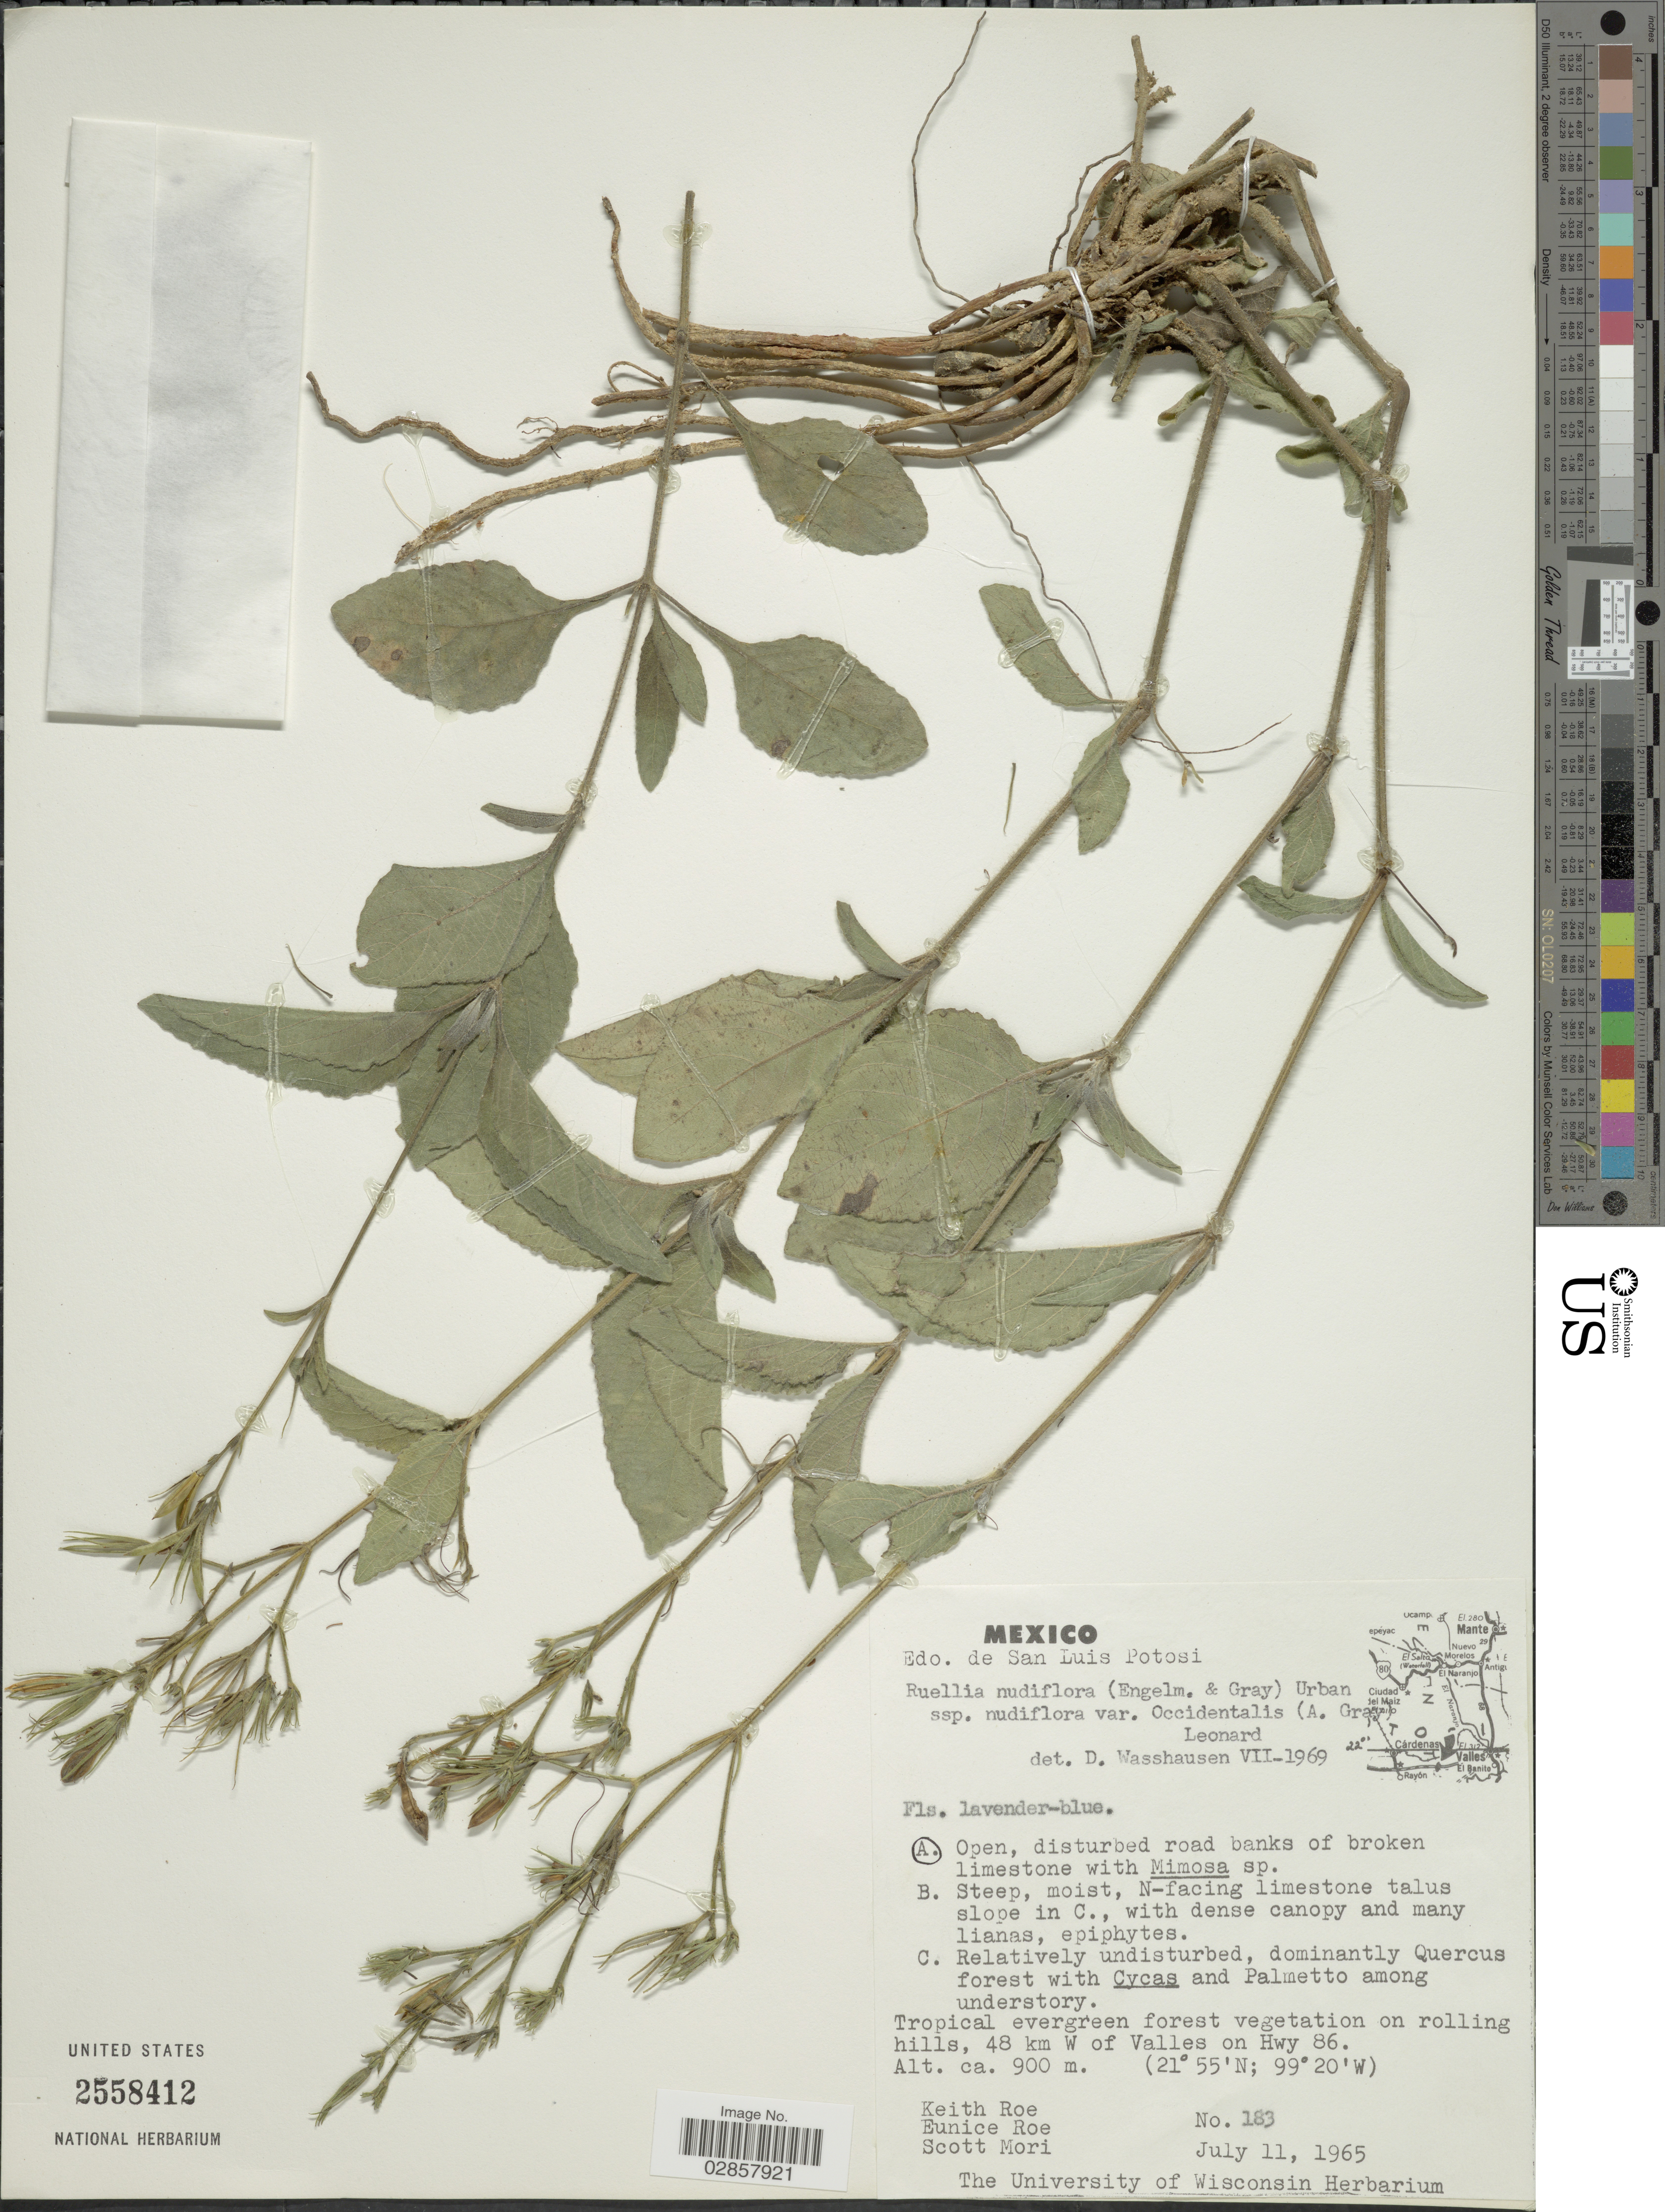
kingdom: Plantae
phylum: Tracheophyta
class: Magnoliopsida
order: Lamiales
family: Acanthaceae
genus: Ruellia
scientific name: Ruellia occidentalis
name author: (A. Gray) Tharp & F.A. Barkley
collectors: K. E. Roe, E. Roe & S. Mori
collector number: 183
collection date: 1965-07-11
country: Mexico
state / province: San Luis Potosí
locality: Tropical evergreen forest vegetation on rolling hills, 48 km W of Valles on Hwy 86.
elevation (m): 900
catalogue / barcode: US 2558412